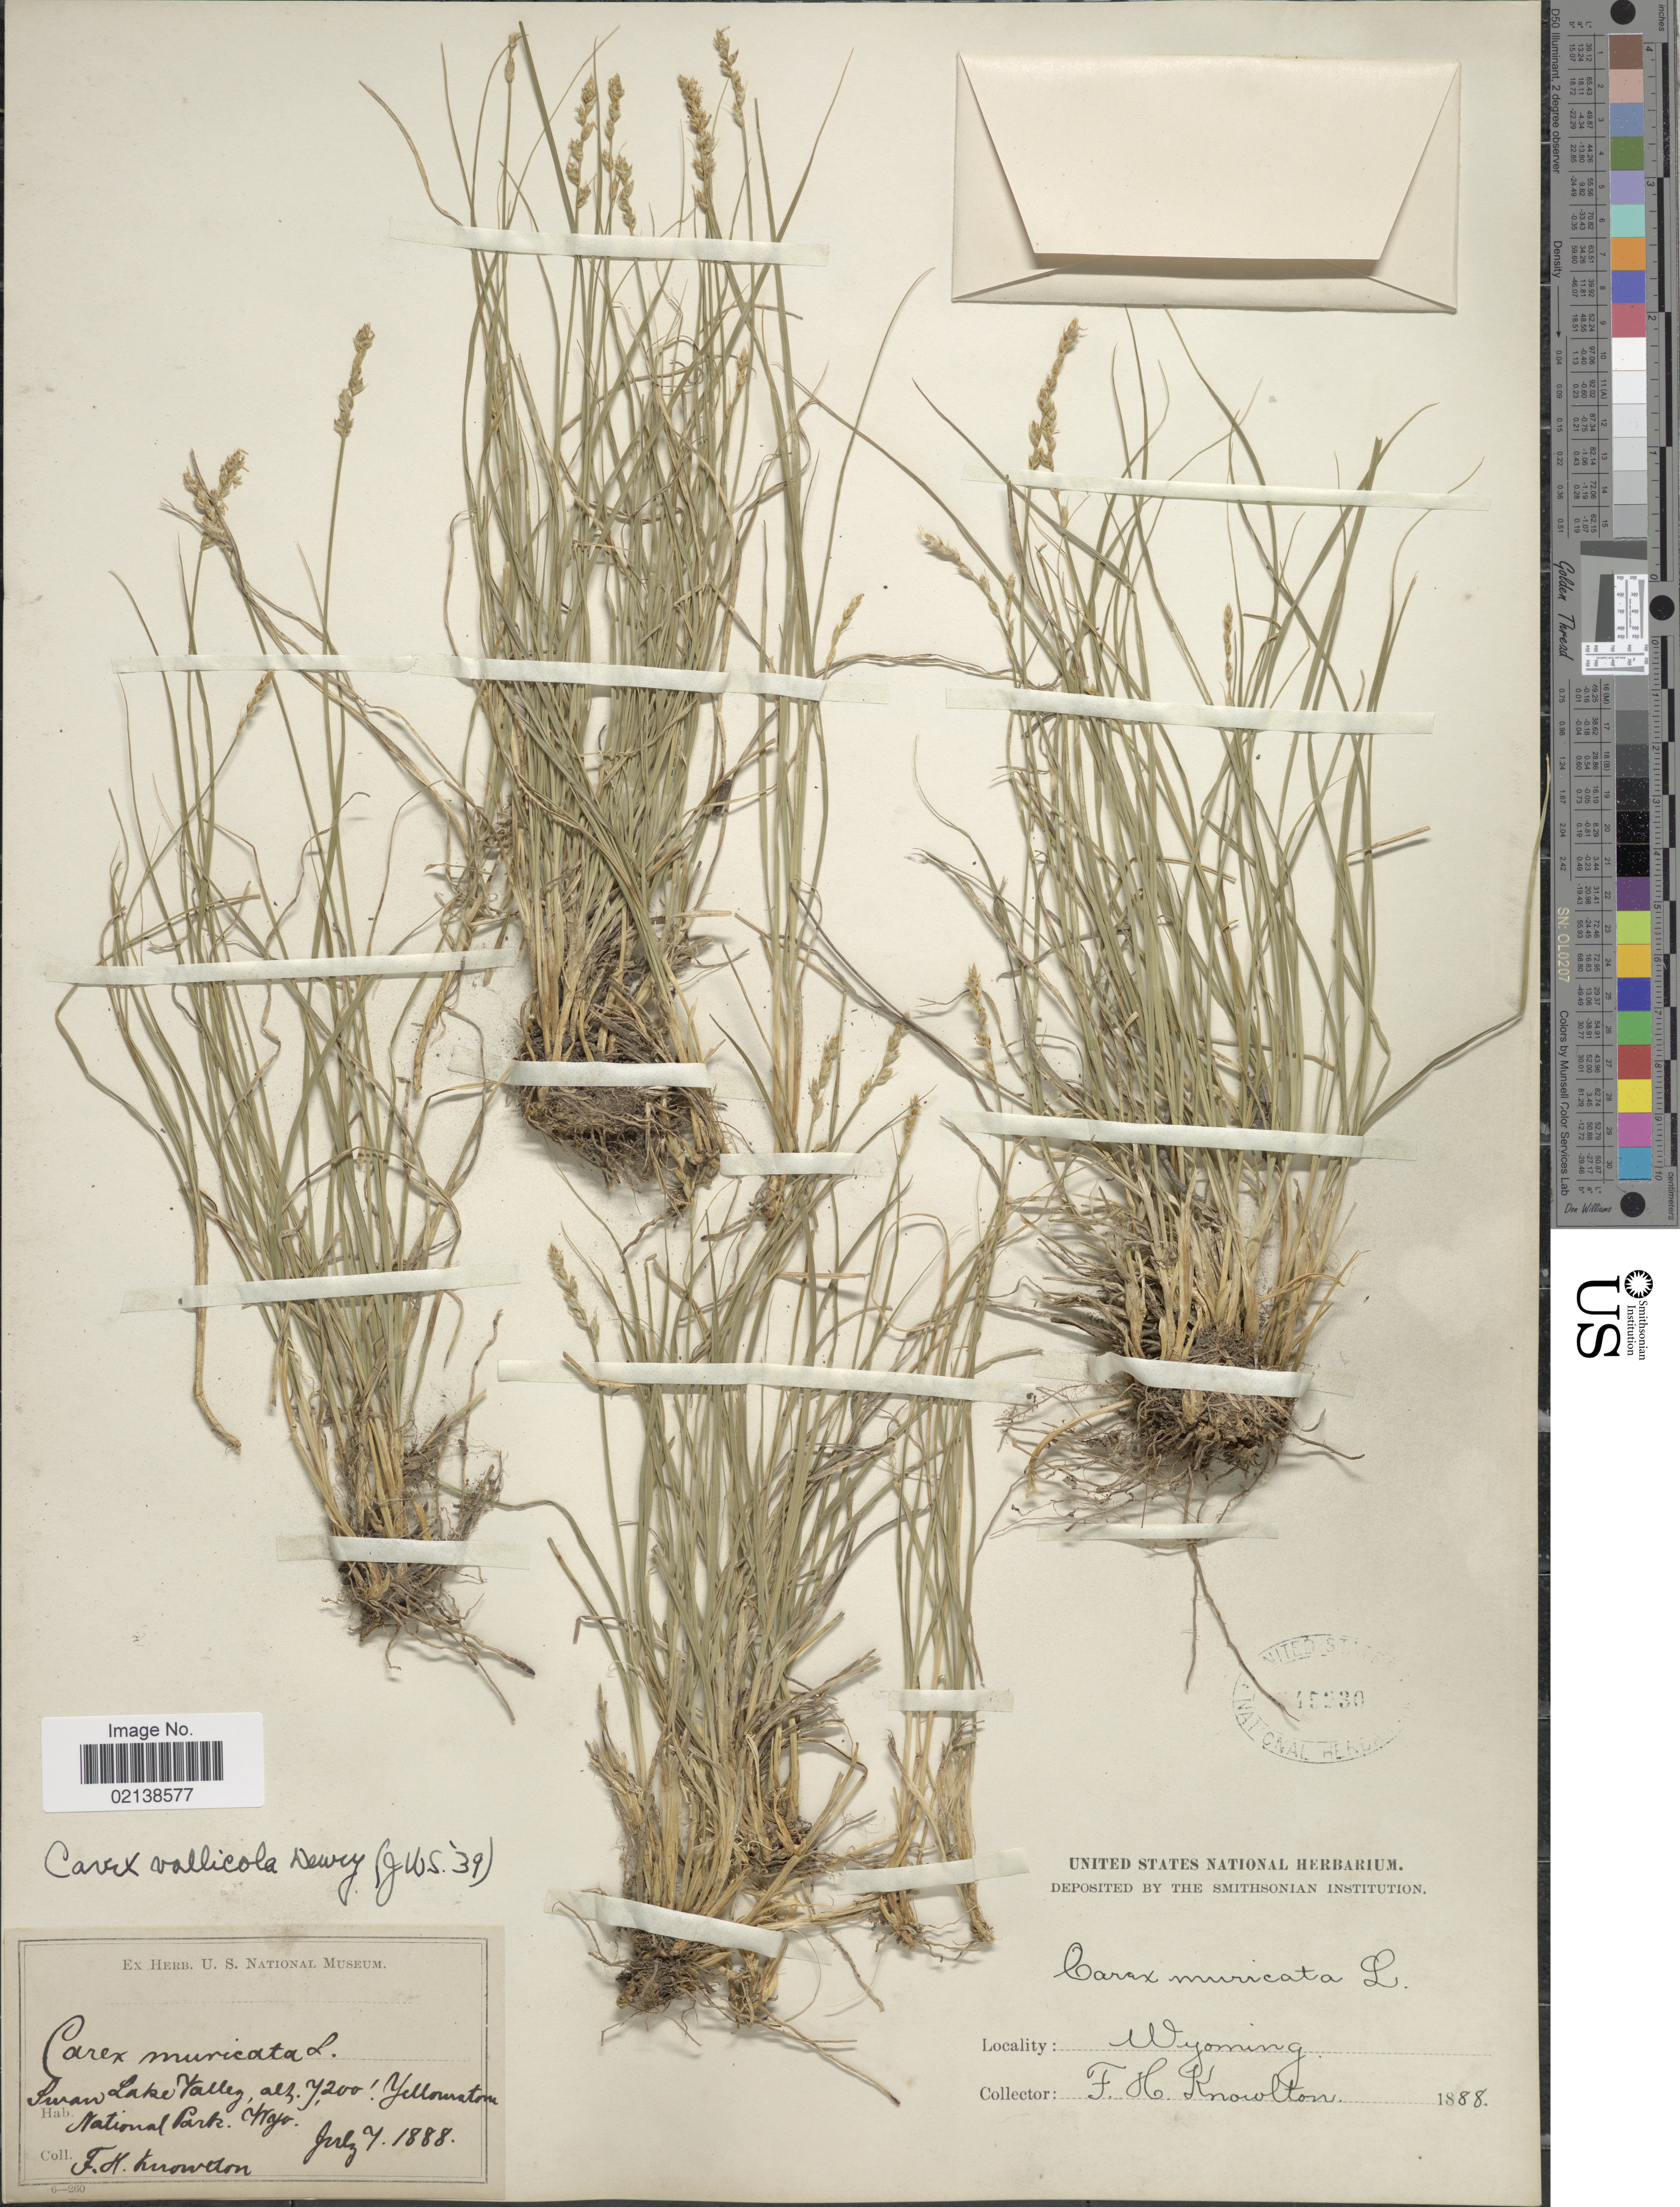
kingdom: Plantae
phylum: Tracheophyta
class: Liliopsida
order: Poales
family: Cyperaceae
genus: Carex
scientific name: Carex vallicola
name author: Dewey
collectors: F. H. Knowlton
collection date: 1888-07-07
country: United States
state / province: Wyoming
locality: Swan Lake Valley, Yellowstone National Park,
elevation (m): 2195